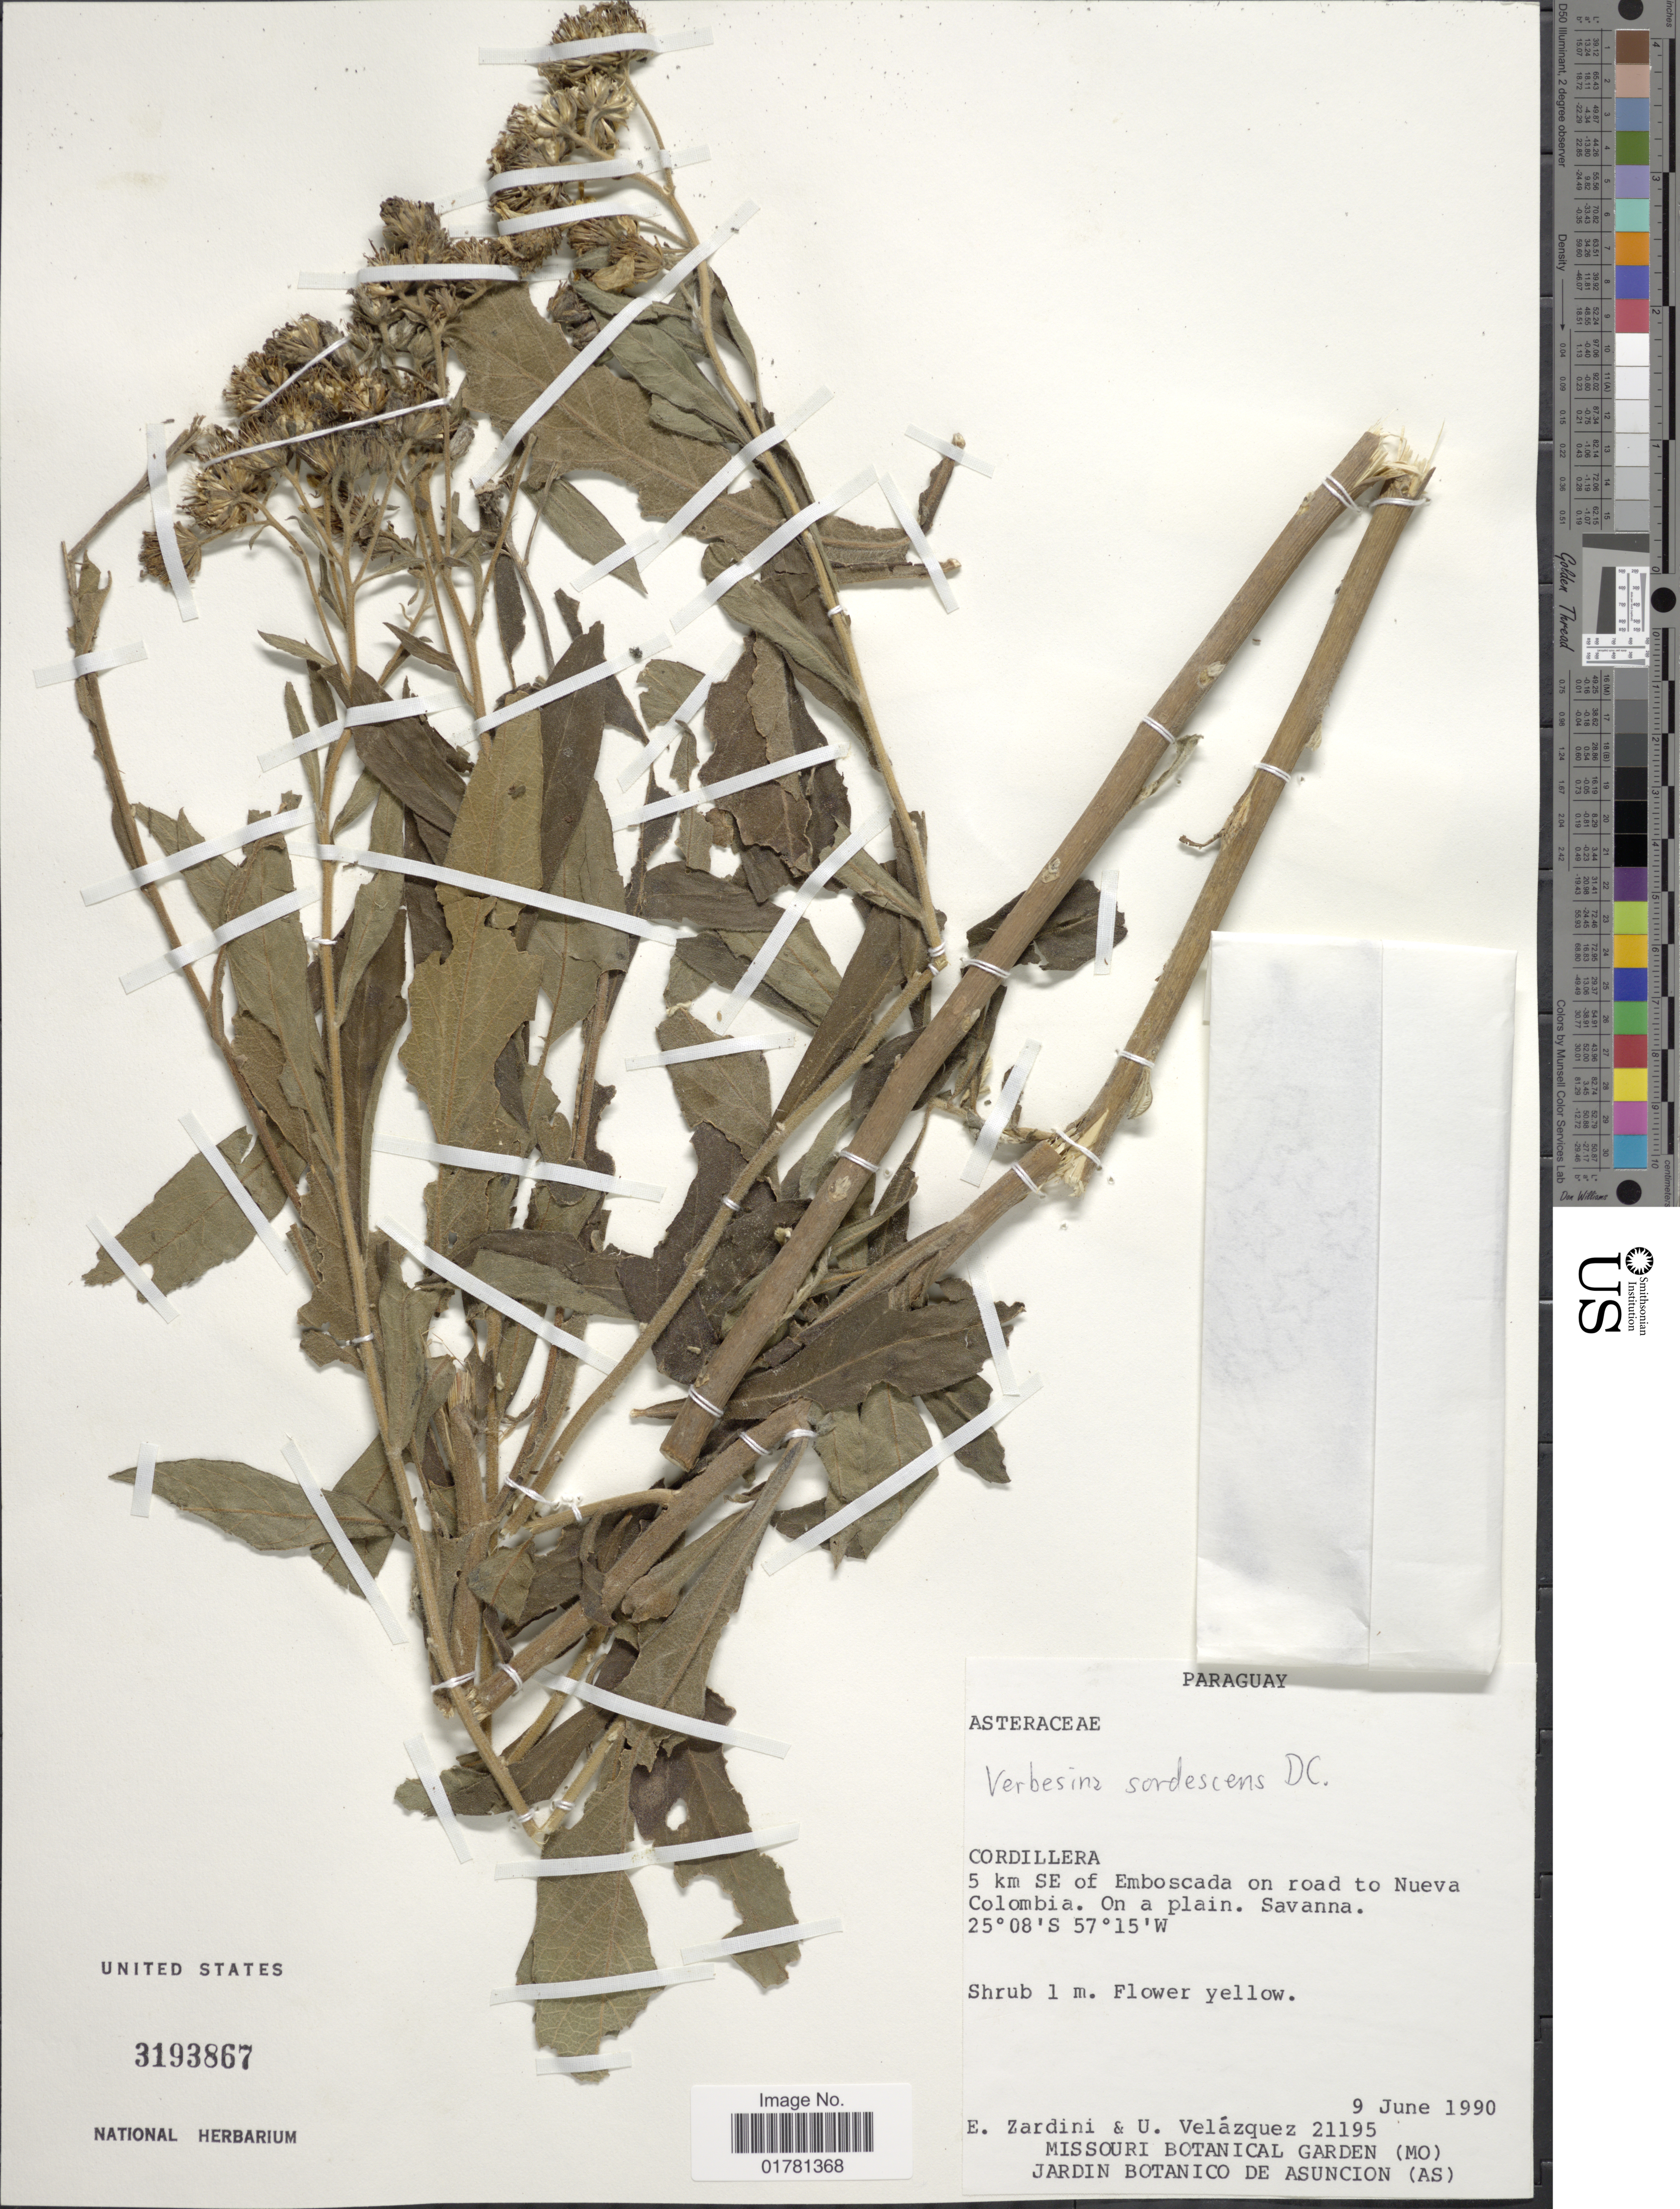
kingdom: Plantae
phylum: Tracheophyta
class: Magnoliopsida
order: Asterales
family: Asteraceae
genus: Verbesina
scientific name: Verbesina sordescens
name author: DC.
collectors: E. M. Zardini & C. Velázquez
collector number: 21195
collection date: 1990-06-09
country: Paraguay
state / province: Cordillera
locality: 5 km SE of Emboscada on road to Nueva Colombia. on plain. Savanna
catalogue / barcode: US 3193867